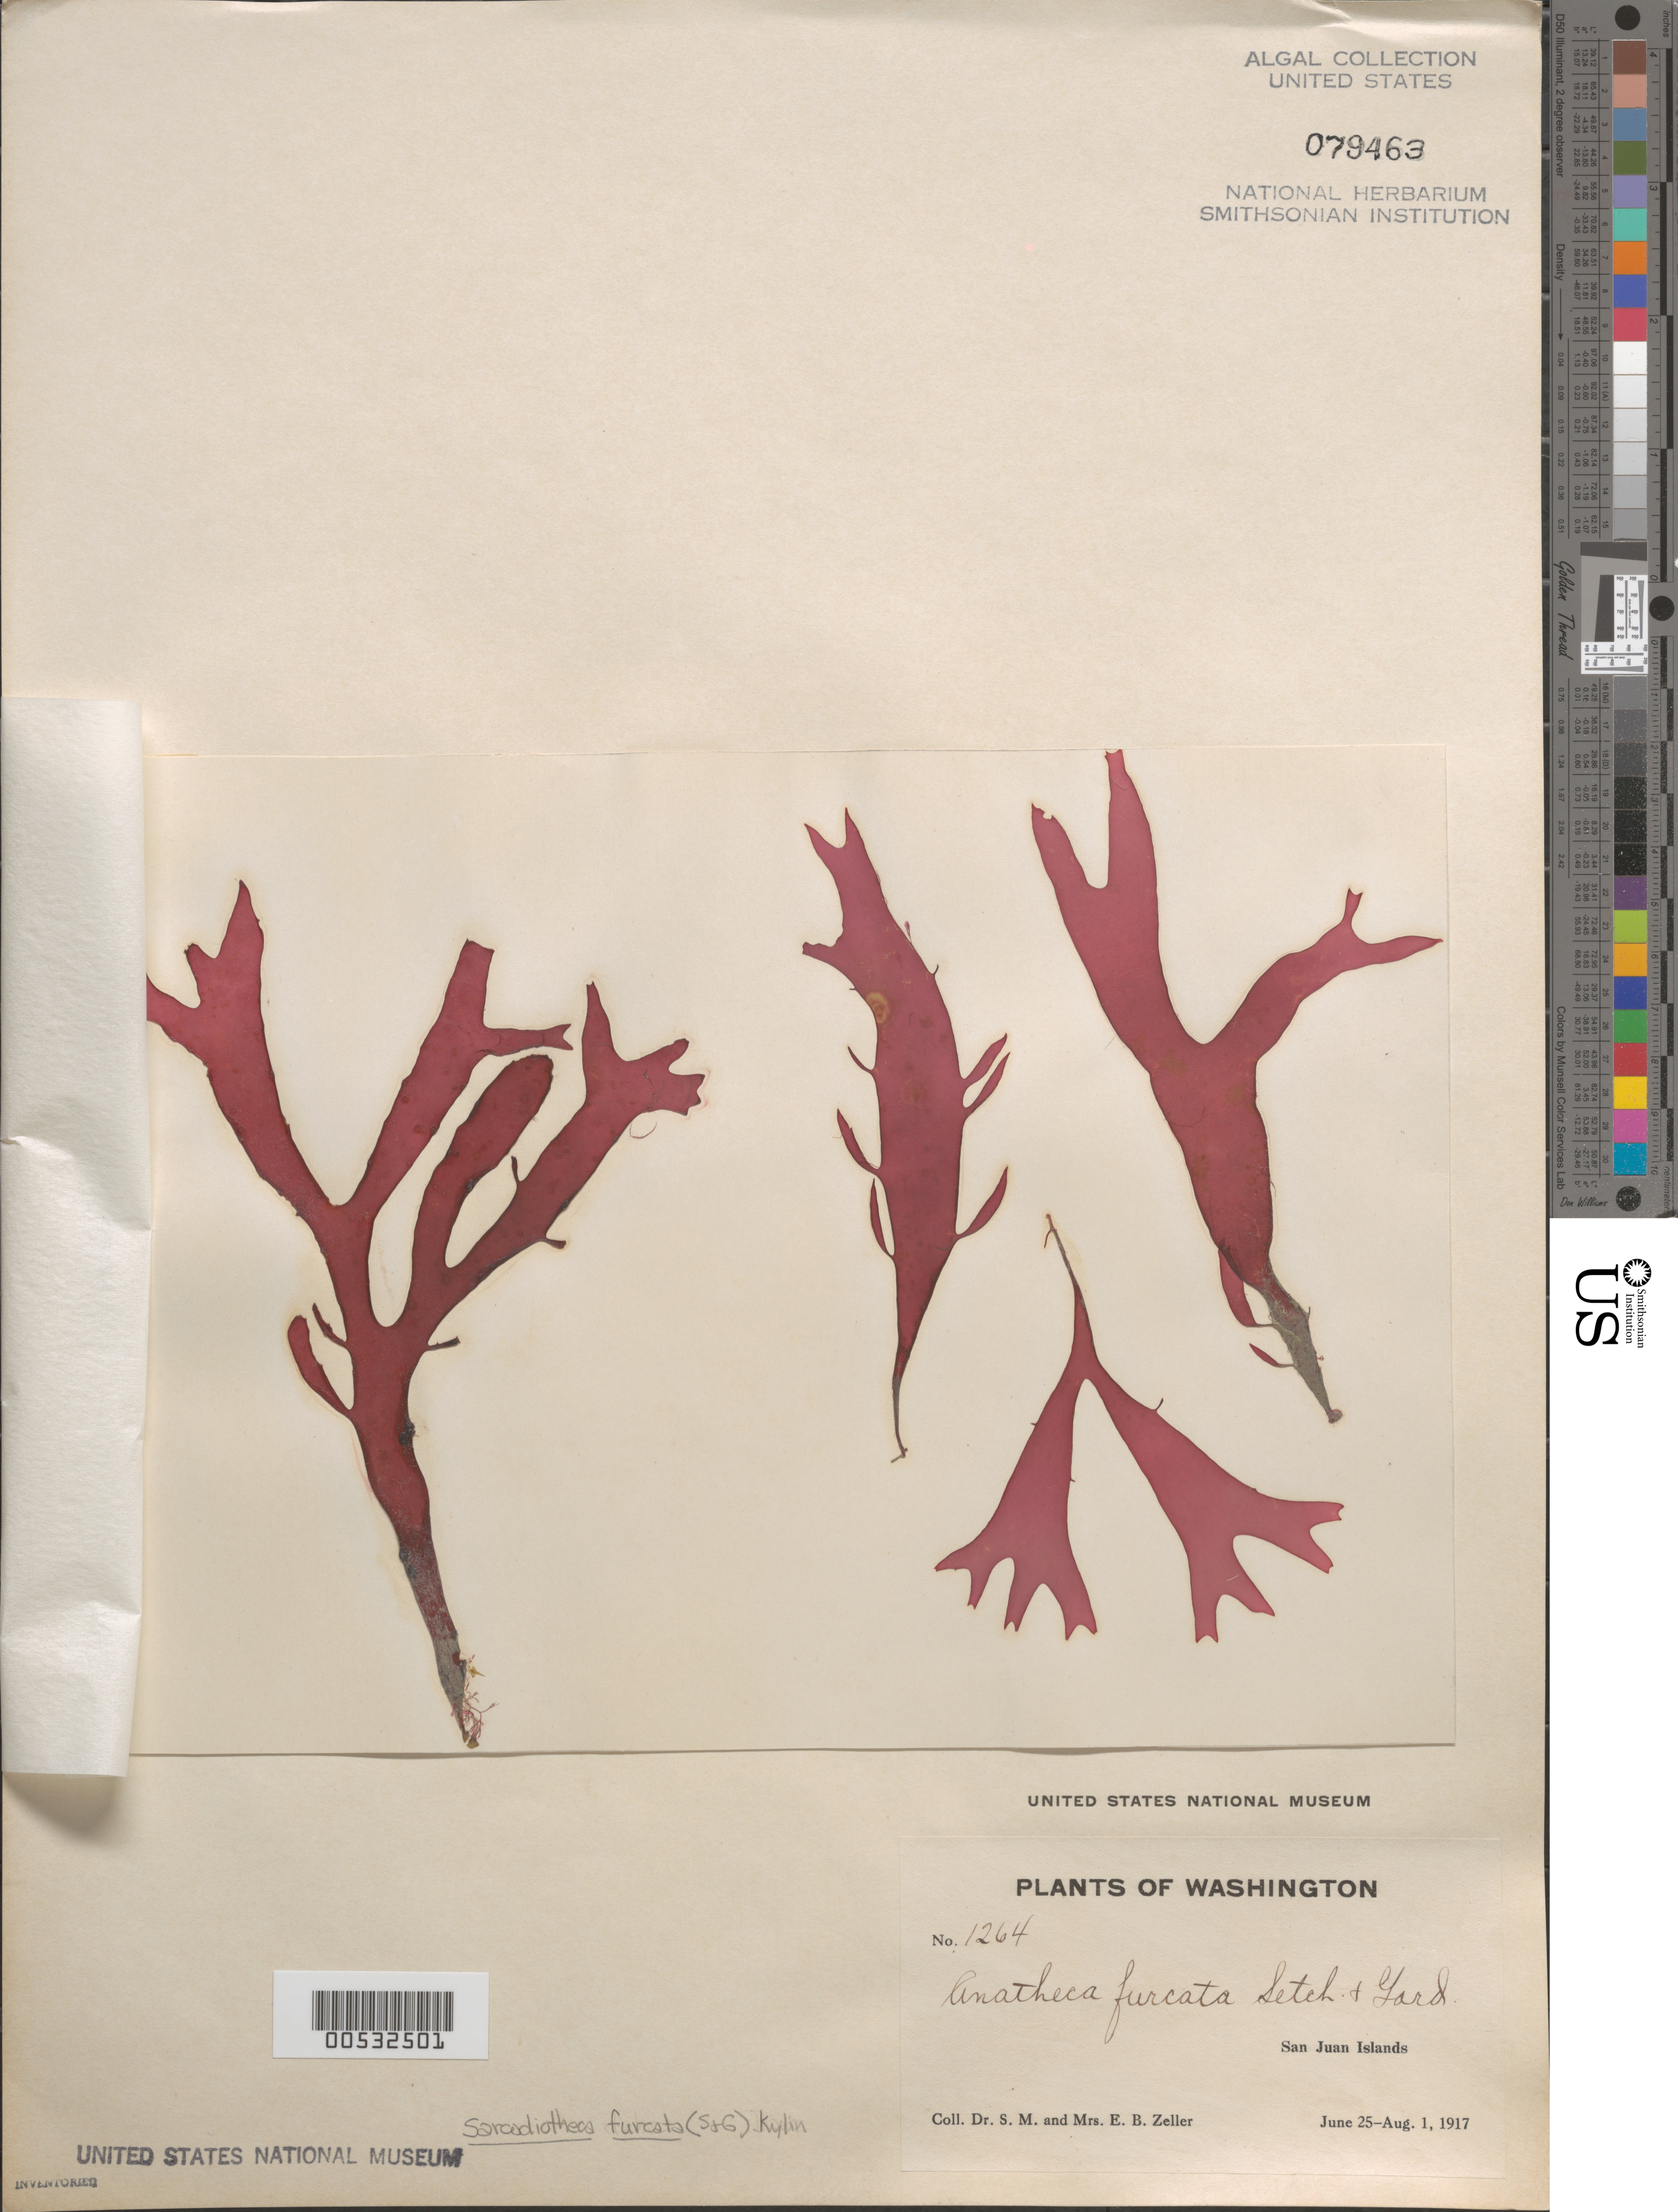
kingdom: Plantae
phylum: Rhodophyta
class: Florideophyceae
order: Gigartinales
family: Solieriaceae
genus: Sarcodiotheca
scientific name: Sarcodiotheca furcata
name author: (Setch. & N.L. Gardner) Kylin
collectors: S. Zeller & E. Zeller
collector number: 1264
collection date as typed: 25 Jun 1917 to 01 Aug 1917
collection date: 1917-06-25/1917-08-01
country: United States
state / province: Washington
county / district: San Juan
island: San Juan Islands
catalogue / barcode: US 79463